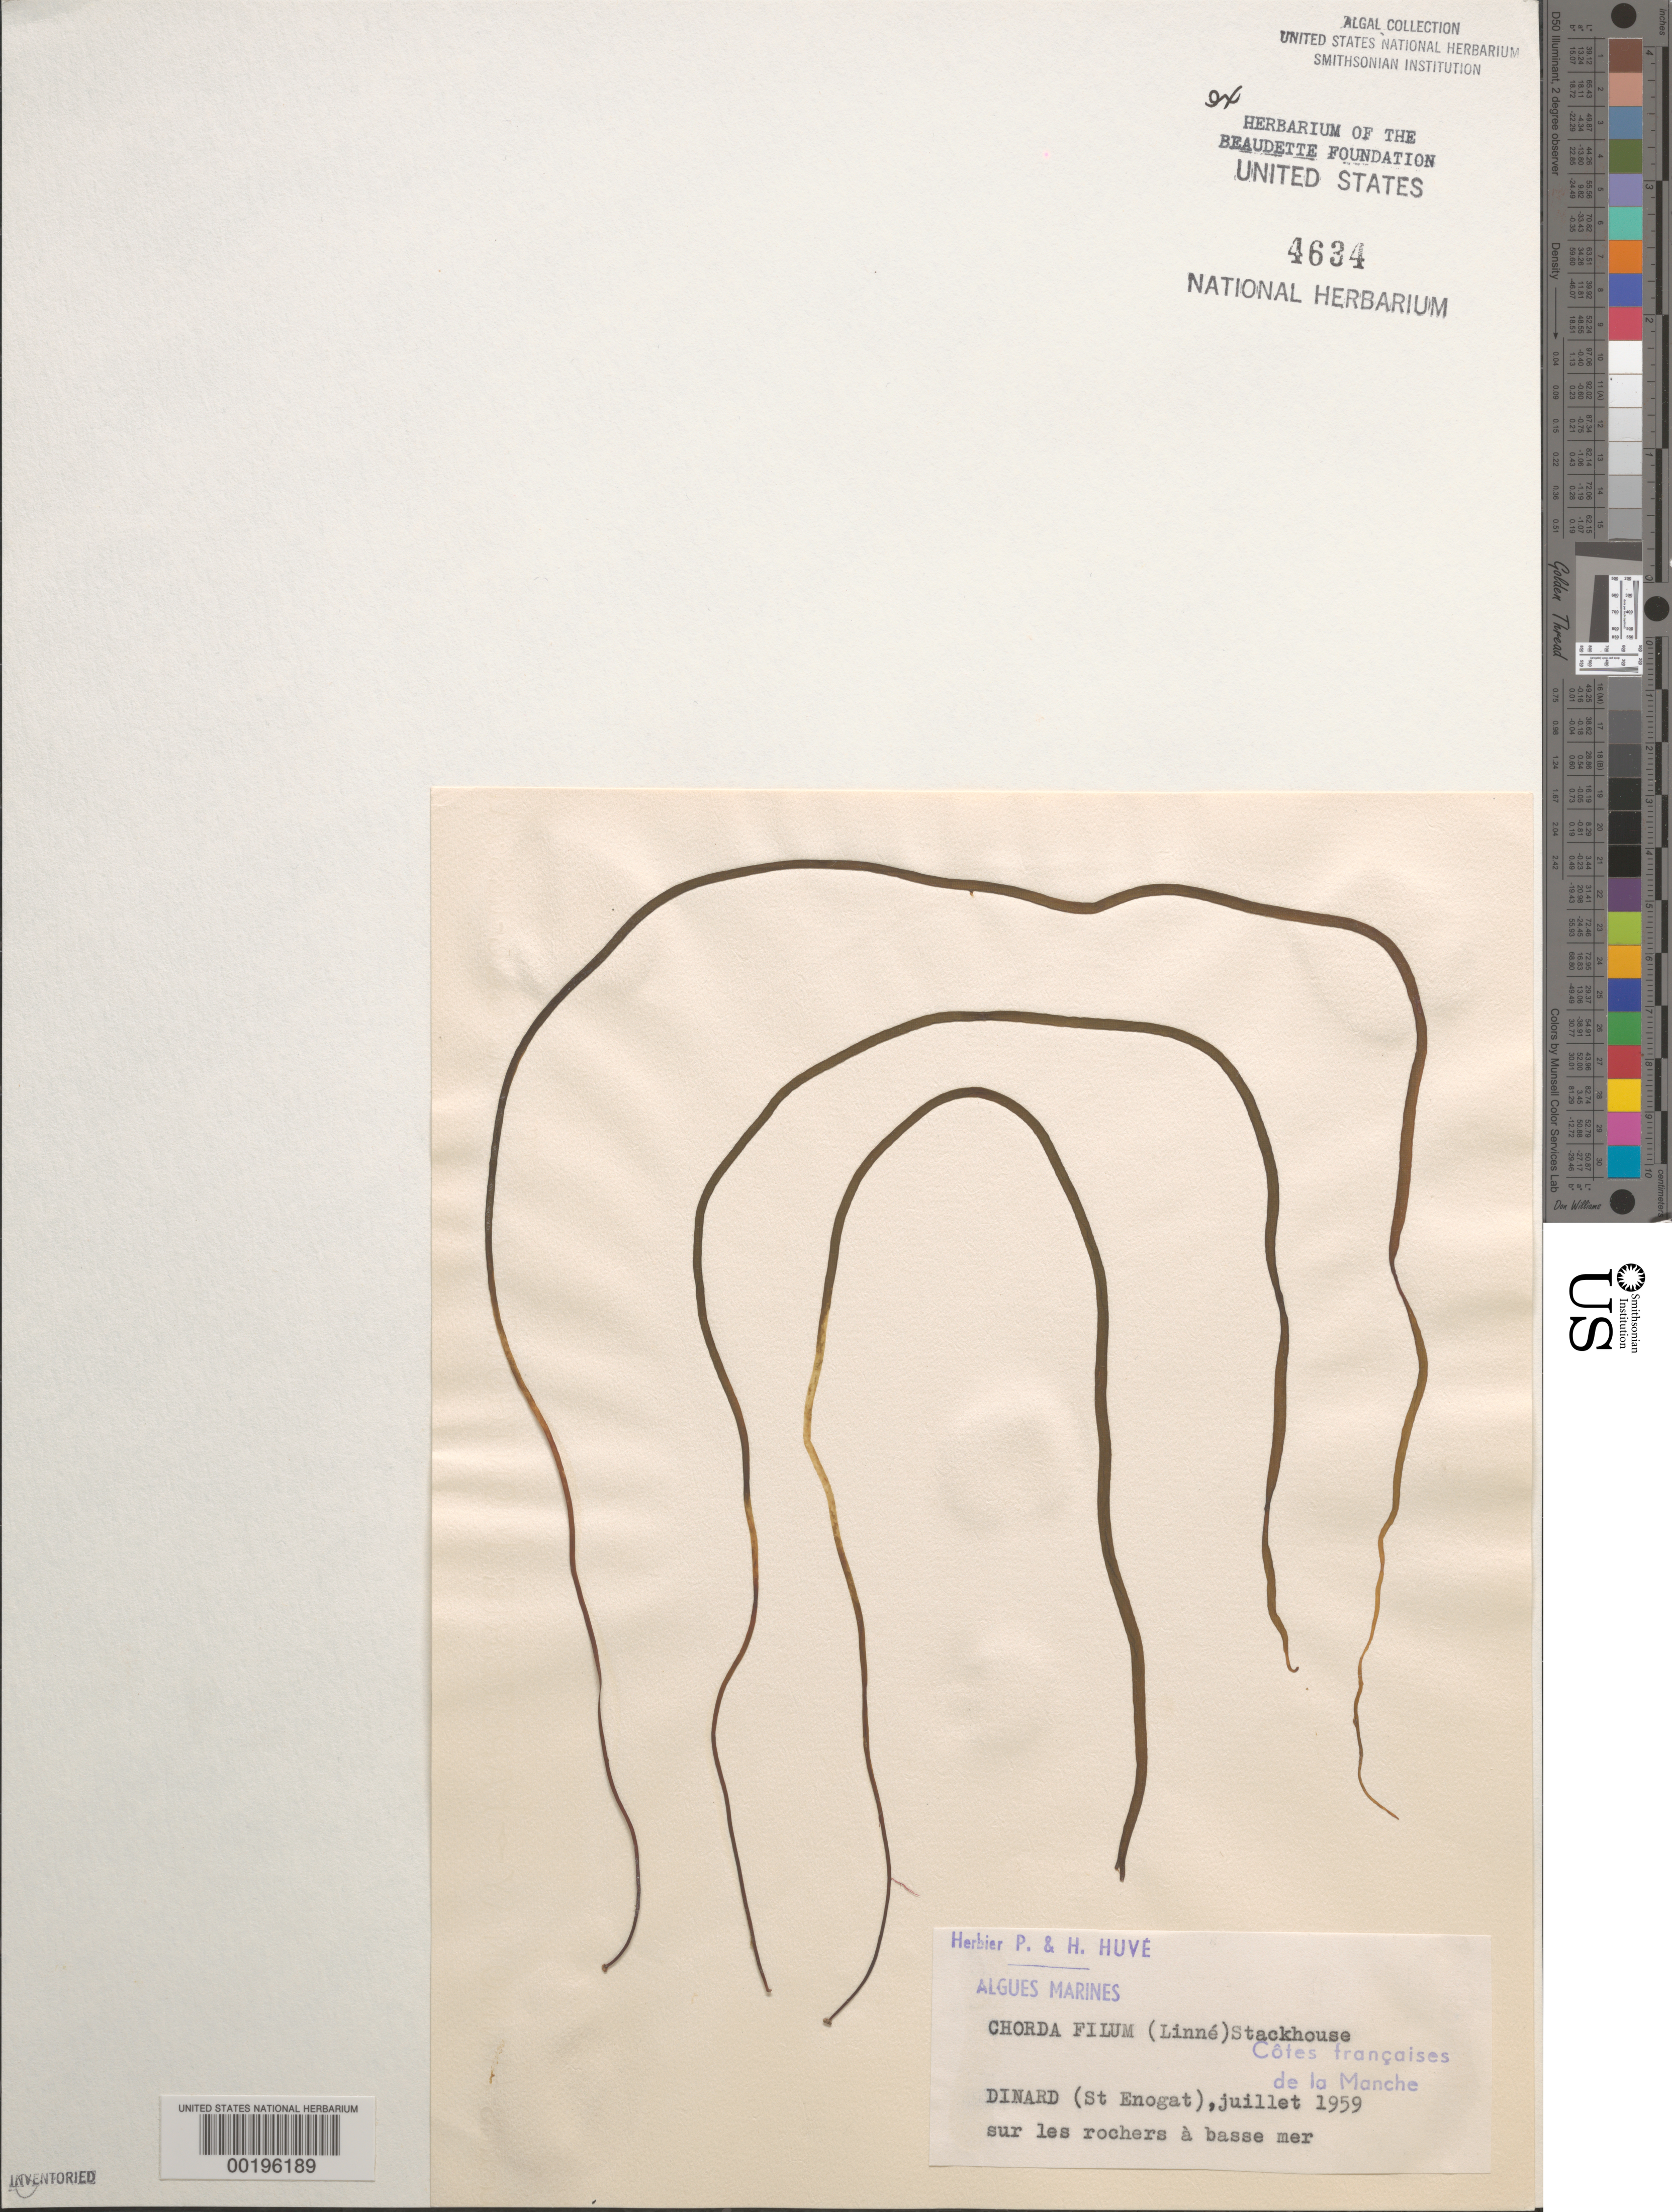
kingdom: Chromista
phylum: Ochrophyta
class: Phaeophyceae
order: Laminariales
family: Chordaceae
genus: Chorda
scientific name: Chorda filum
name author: (L.) Stackh.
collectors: P. Huve & H. Huve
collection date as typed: Jul 1959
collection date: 1959-07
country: France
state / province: Bretagne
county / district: Ille-et-Vilaine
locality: Dinard, St. Enogat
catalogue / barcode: US 4634